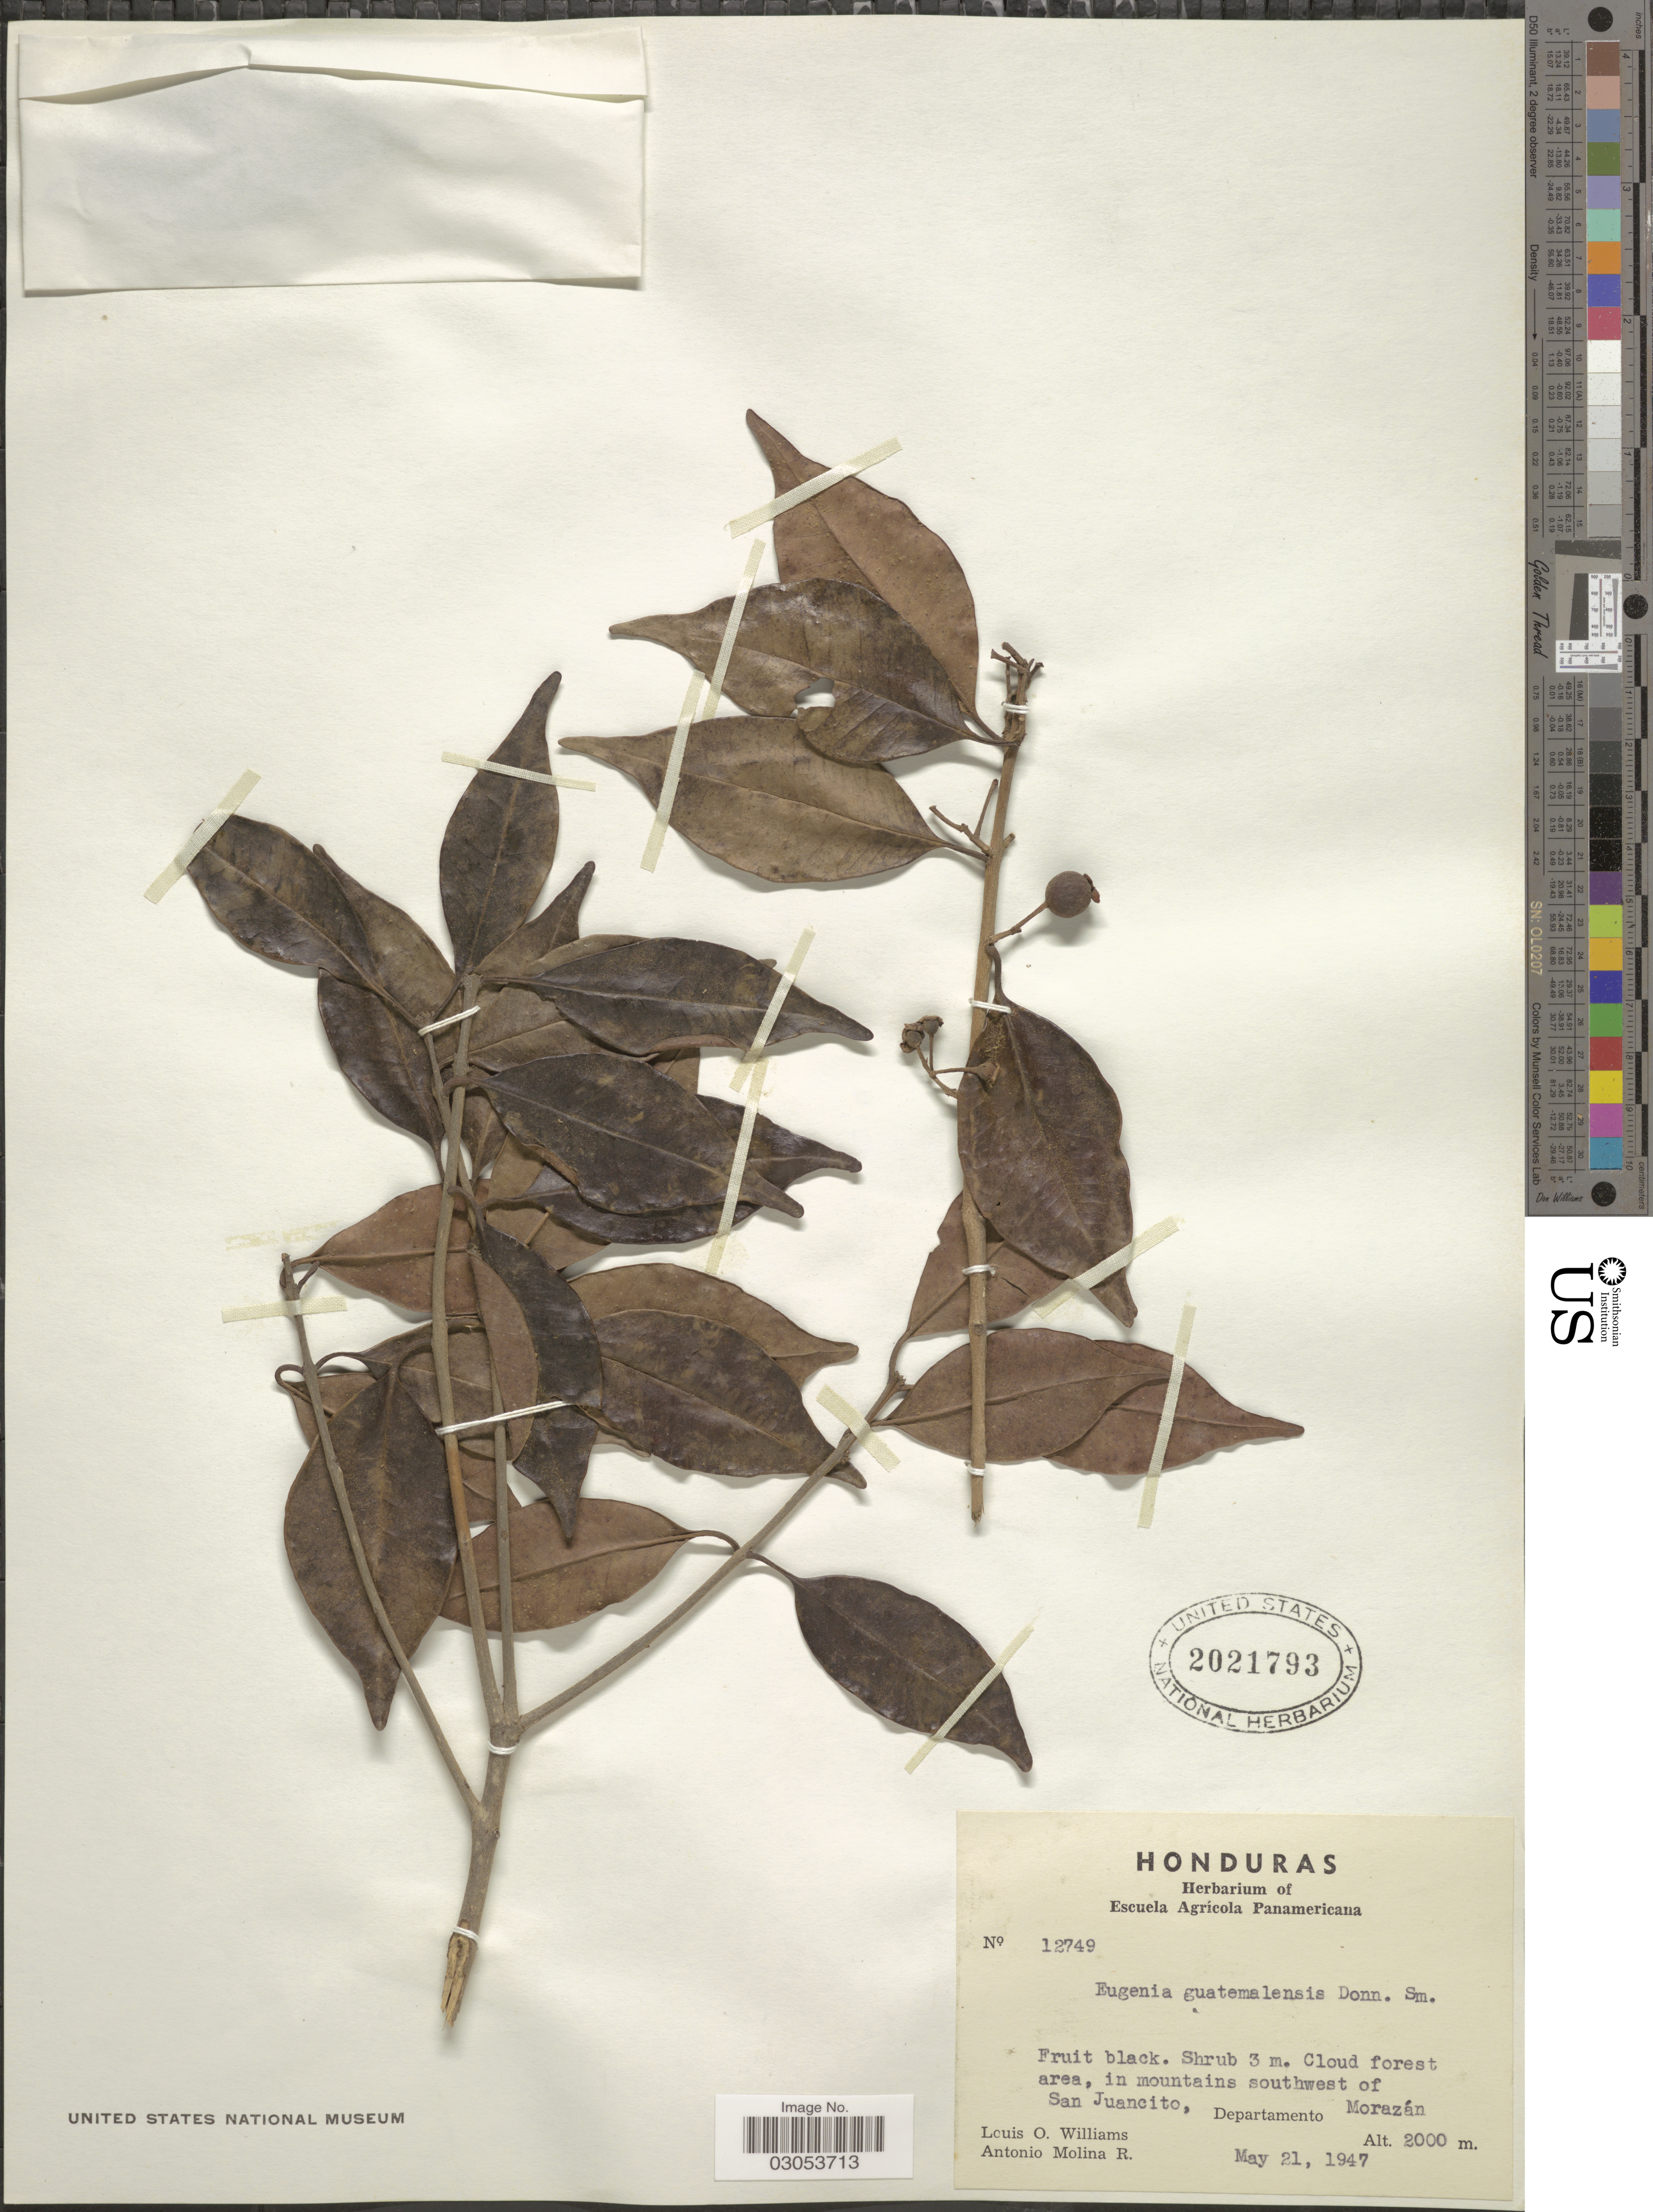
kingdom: Plantae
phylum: Tracheophyta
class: Magnoliopsida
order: Myrtales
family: Myrtaceae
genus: Eugenia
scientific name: Eugenia guatemalensis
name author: Donn. Sm.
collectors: L. O. Williams & A. Molina R.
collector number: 12749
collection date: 1947-05-21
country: Honduras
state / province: Fco. Morazán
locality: Cloud forest area, in mountains southwest of San Juancito, Departamento Morazán.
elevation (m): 2000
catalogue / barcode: US 2021793